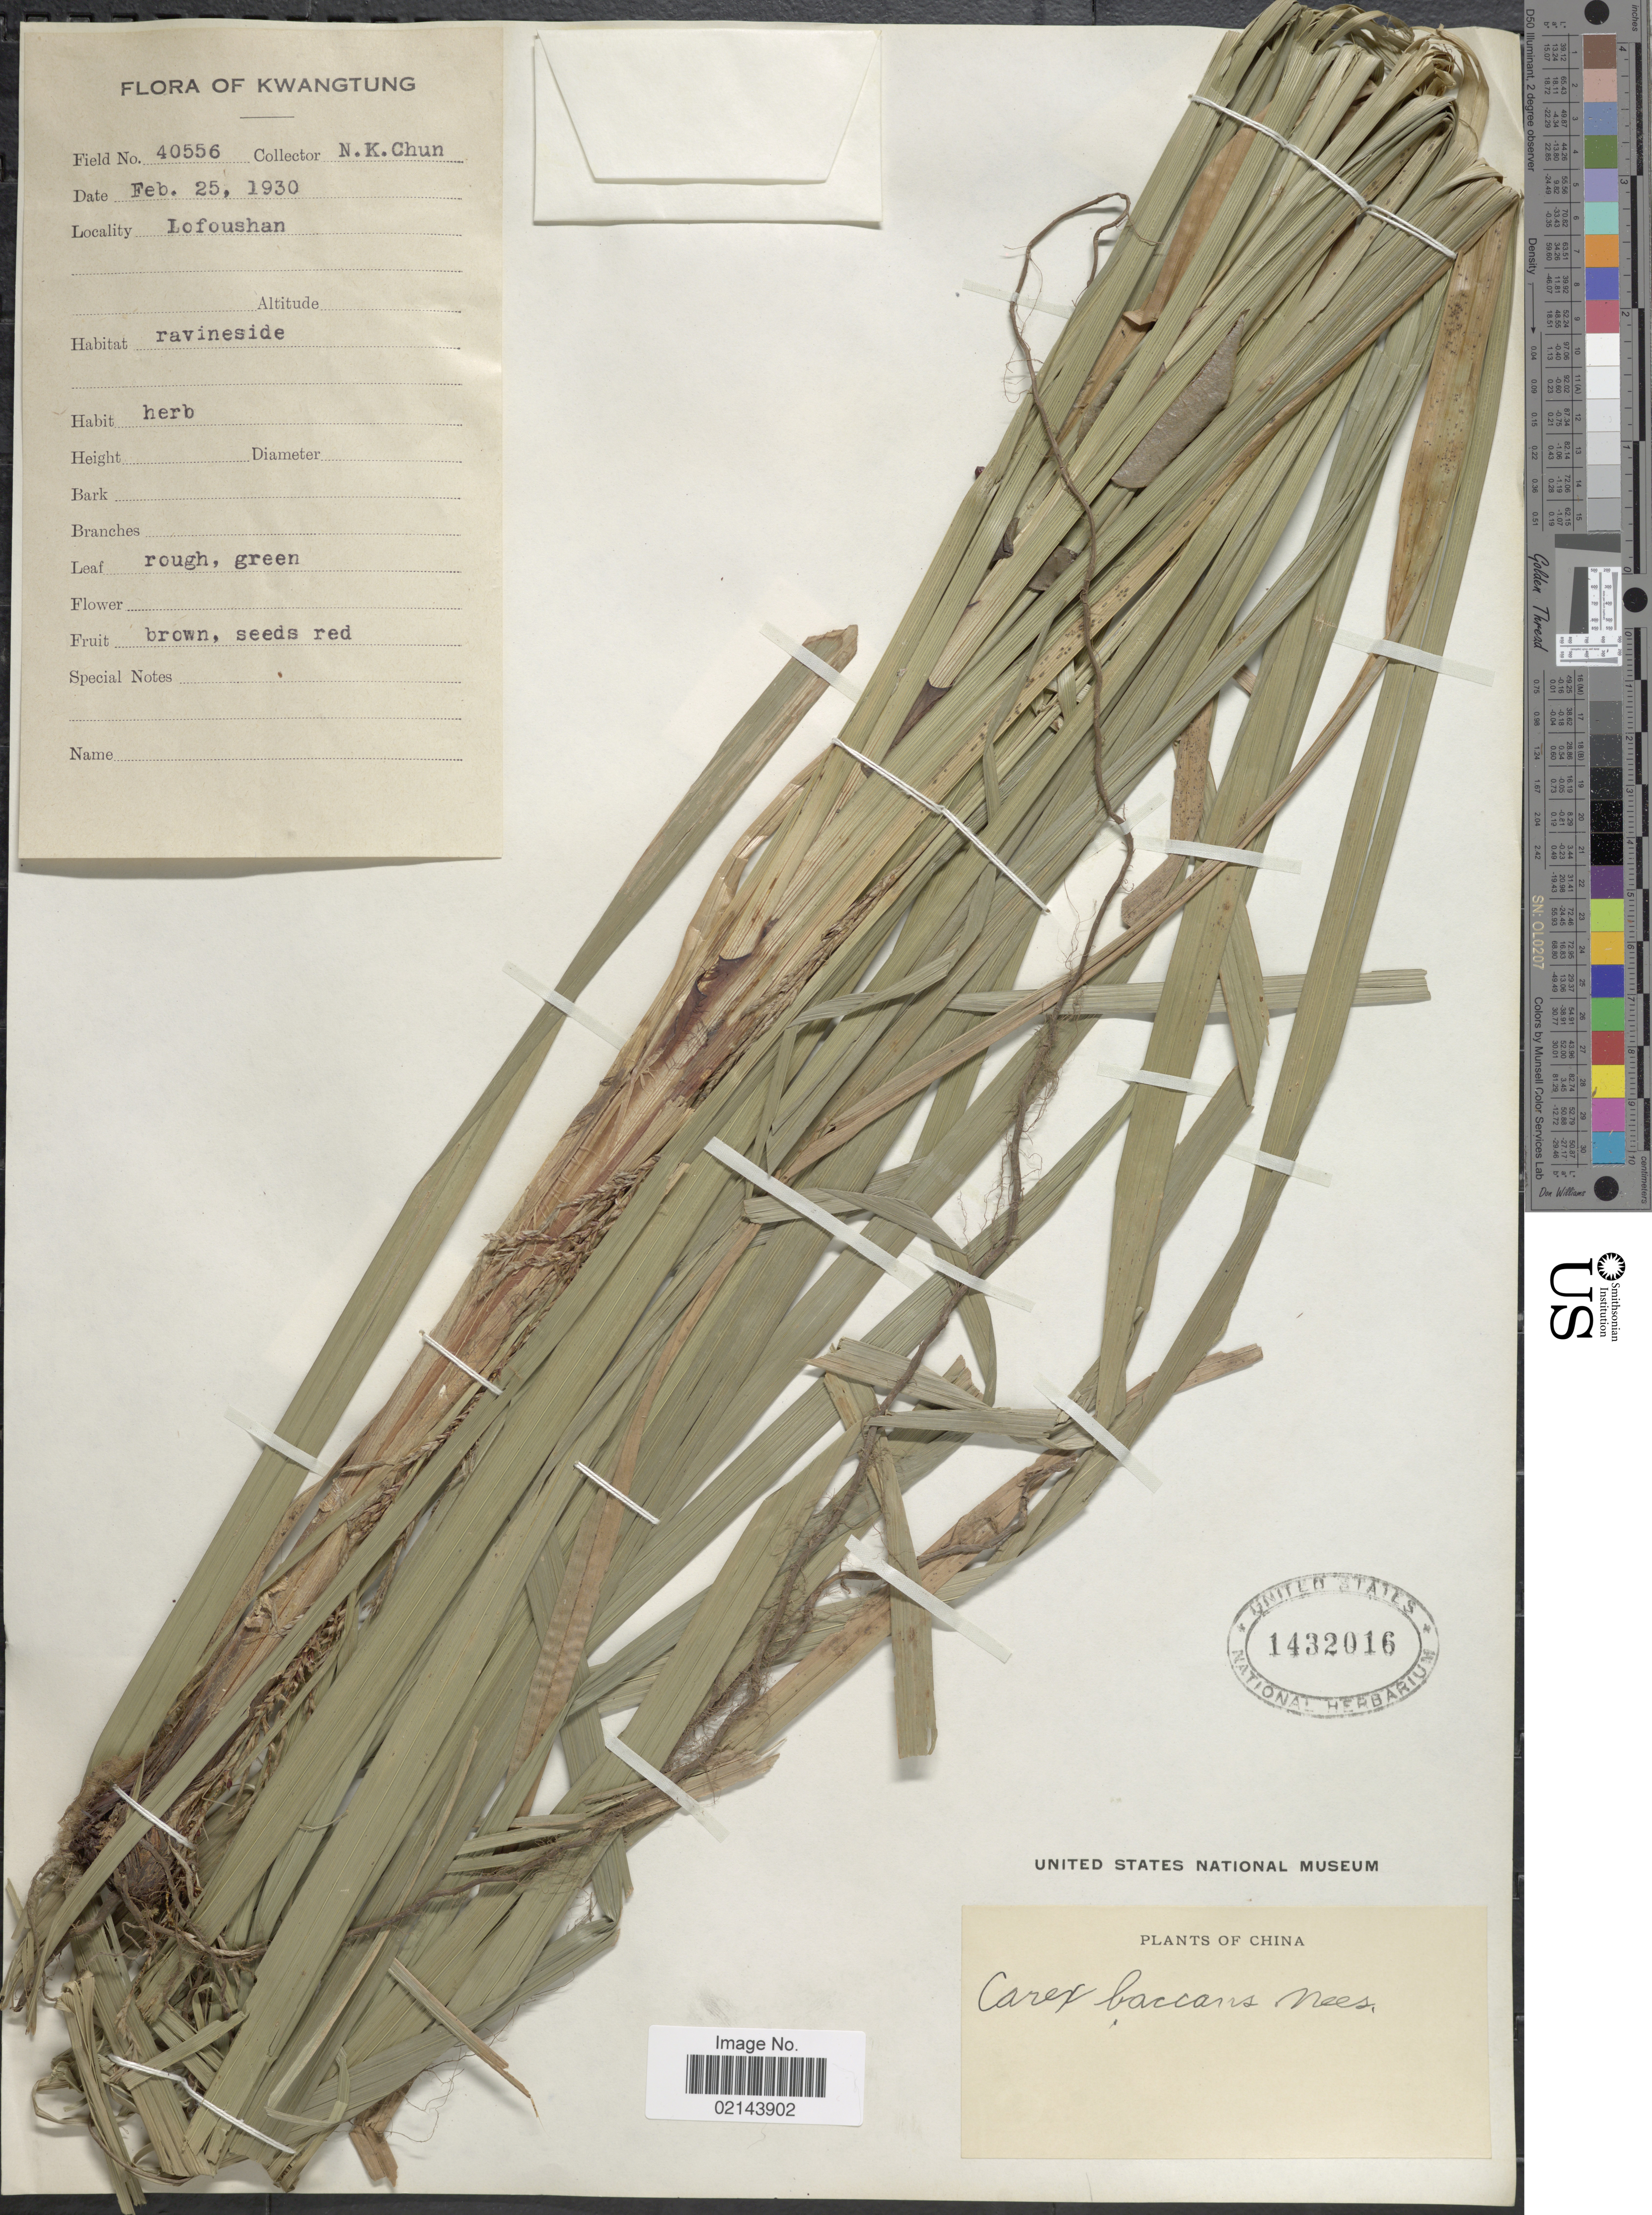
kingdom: Plantae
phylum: Tracheophyta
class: Liliopsida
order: Poales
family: Cyperaceae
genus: Carex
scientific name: Carex baccans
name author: Nees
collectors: N. K. Chun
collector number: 40556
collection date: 1930-02-25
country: China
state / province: Guangdong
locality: Kwangtung. Lofoushan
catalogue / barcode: US 1432016